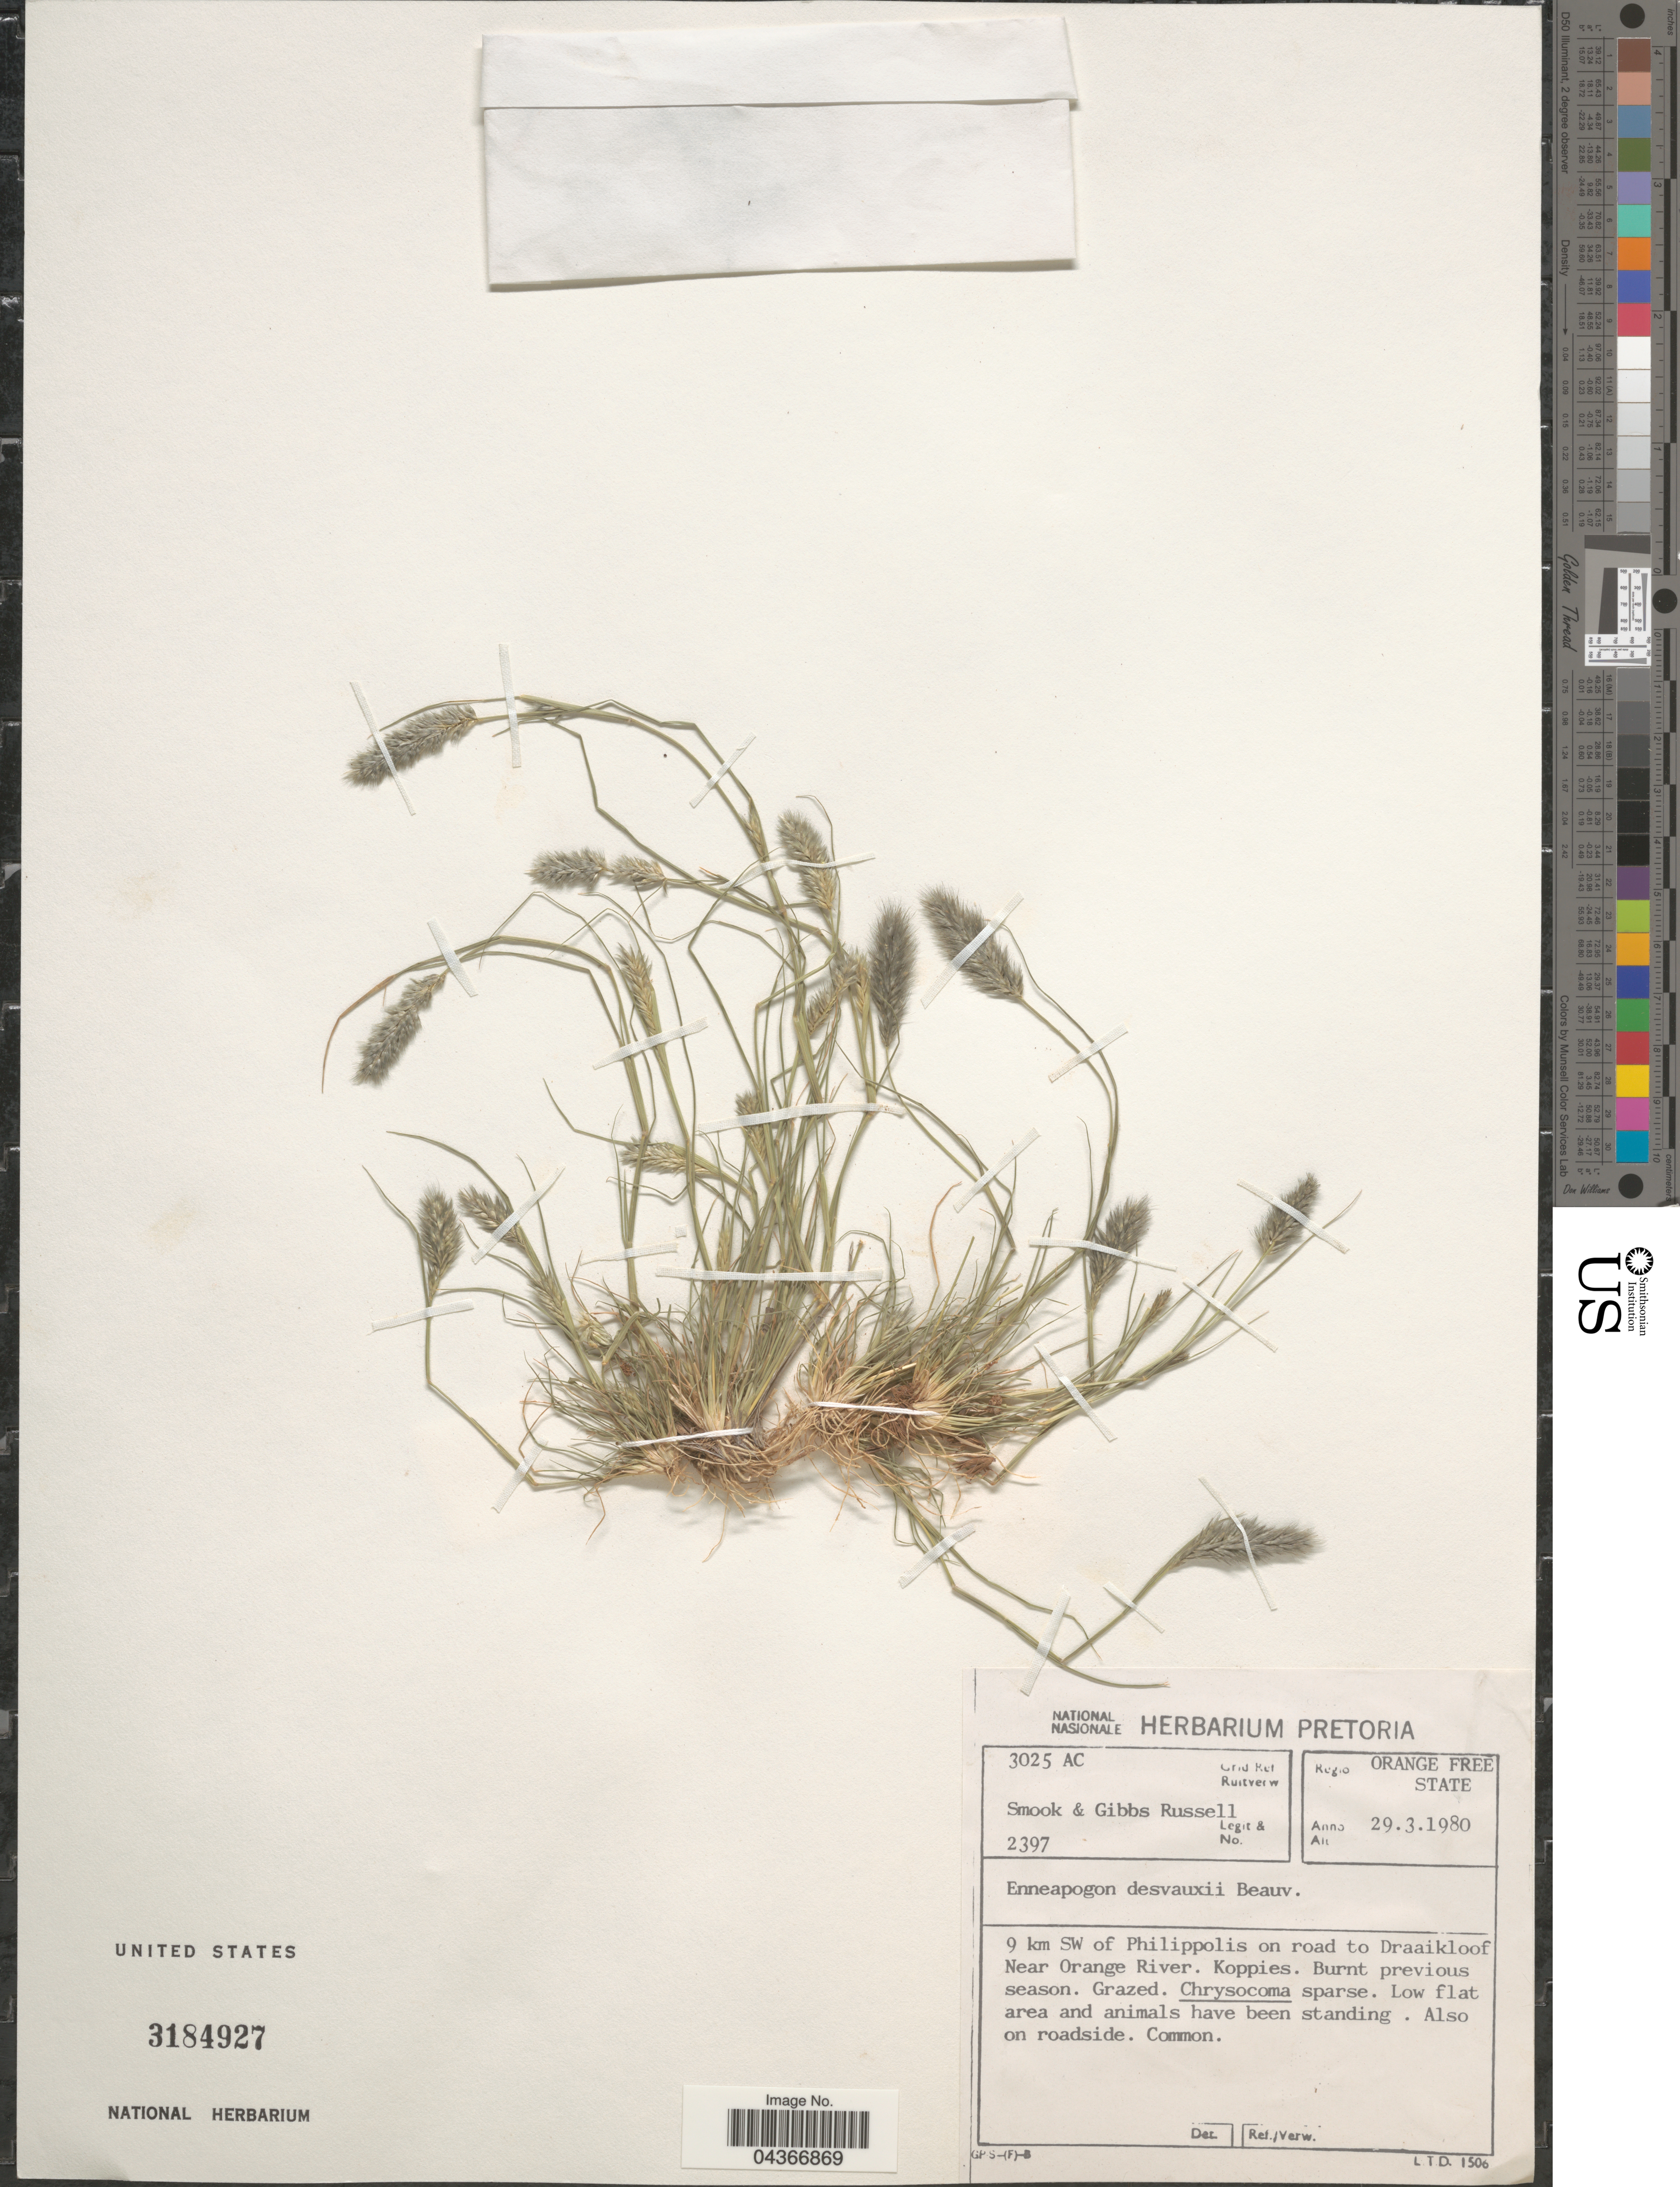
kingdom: Plantae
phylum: Tracheophyta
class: Liliopsida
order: Poales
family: Poaceae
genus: Enneapogon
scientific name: Enneapogon desvauxii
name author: P. Beauv.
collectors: Smook & G. Russell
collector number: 2397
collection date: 1980-03-29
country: South Africa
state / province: Free State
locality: Grid Ref Ruitverw. 3025 AC. Regio Orange Free State. 9km SW of Philippolis on road to Draaikloof. Near Orange River.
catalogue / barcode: US 3184927